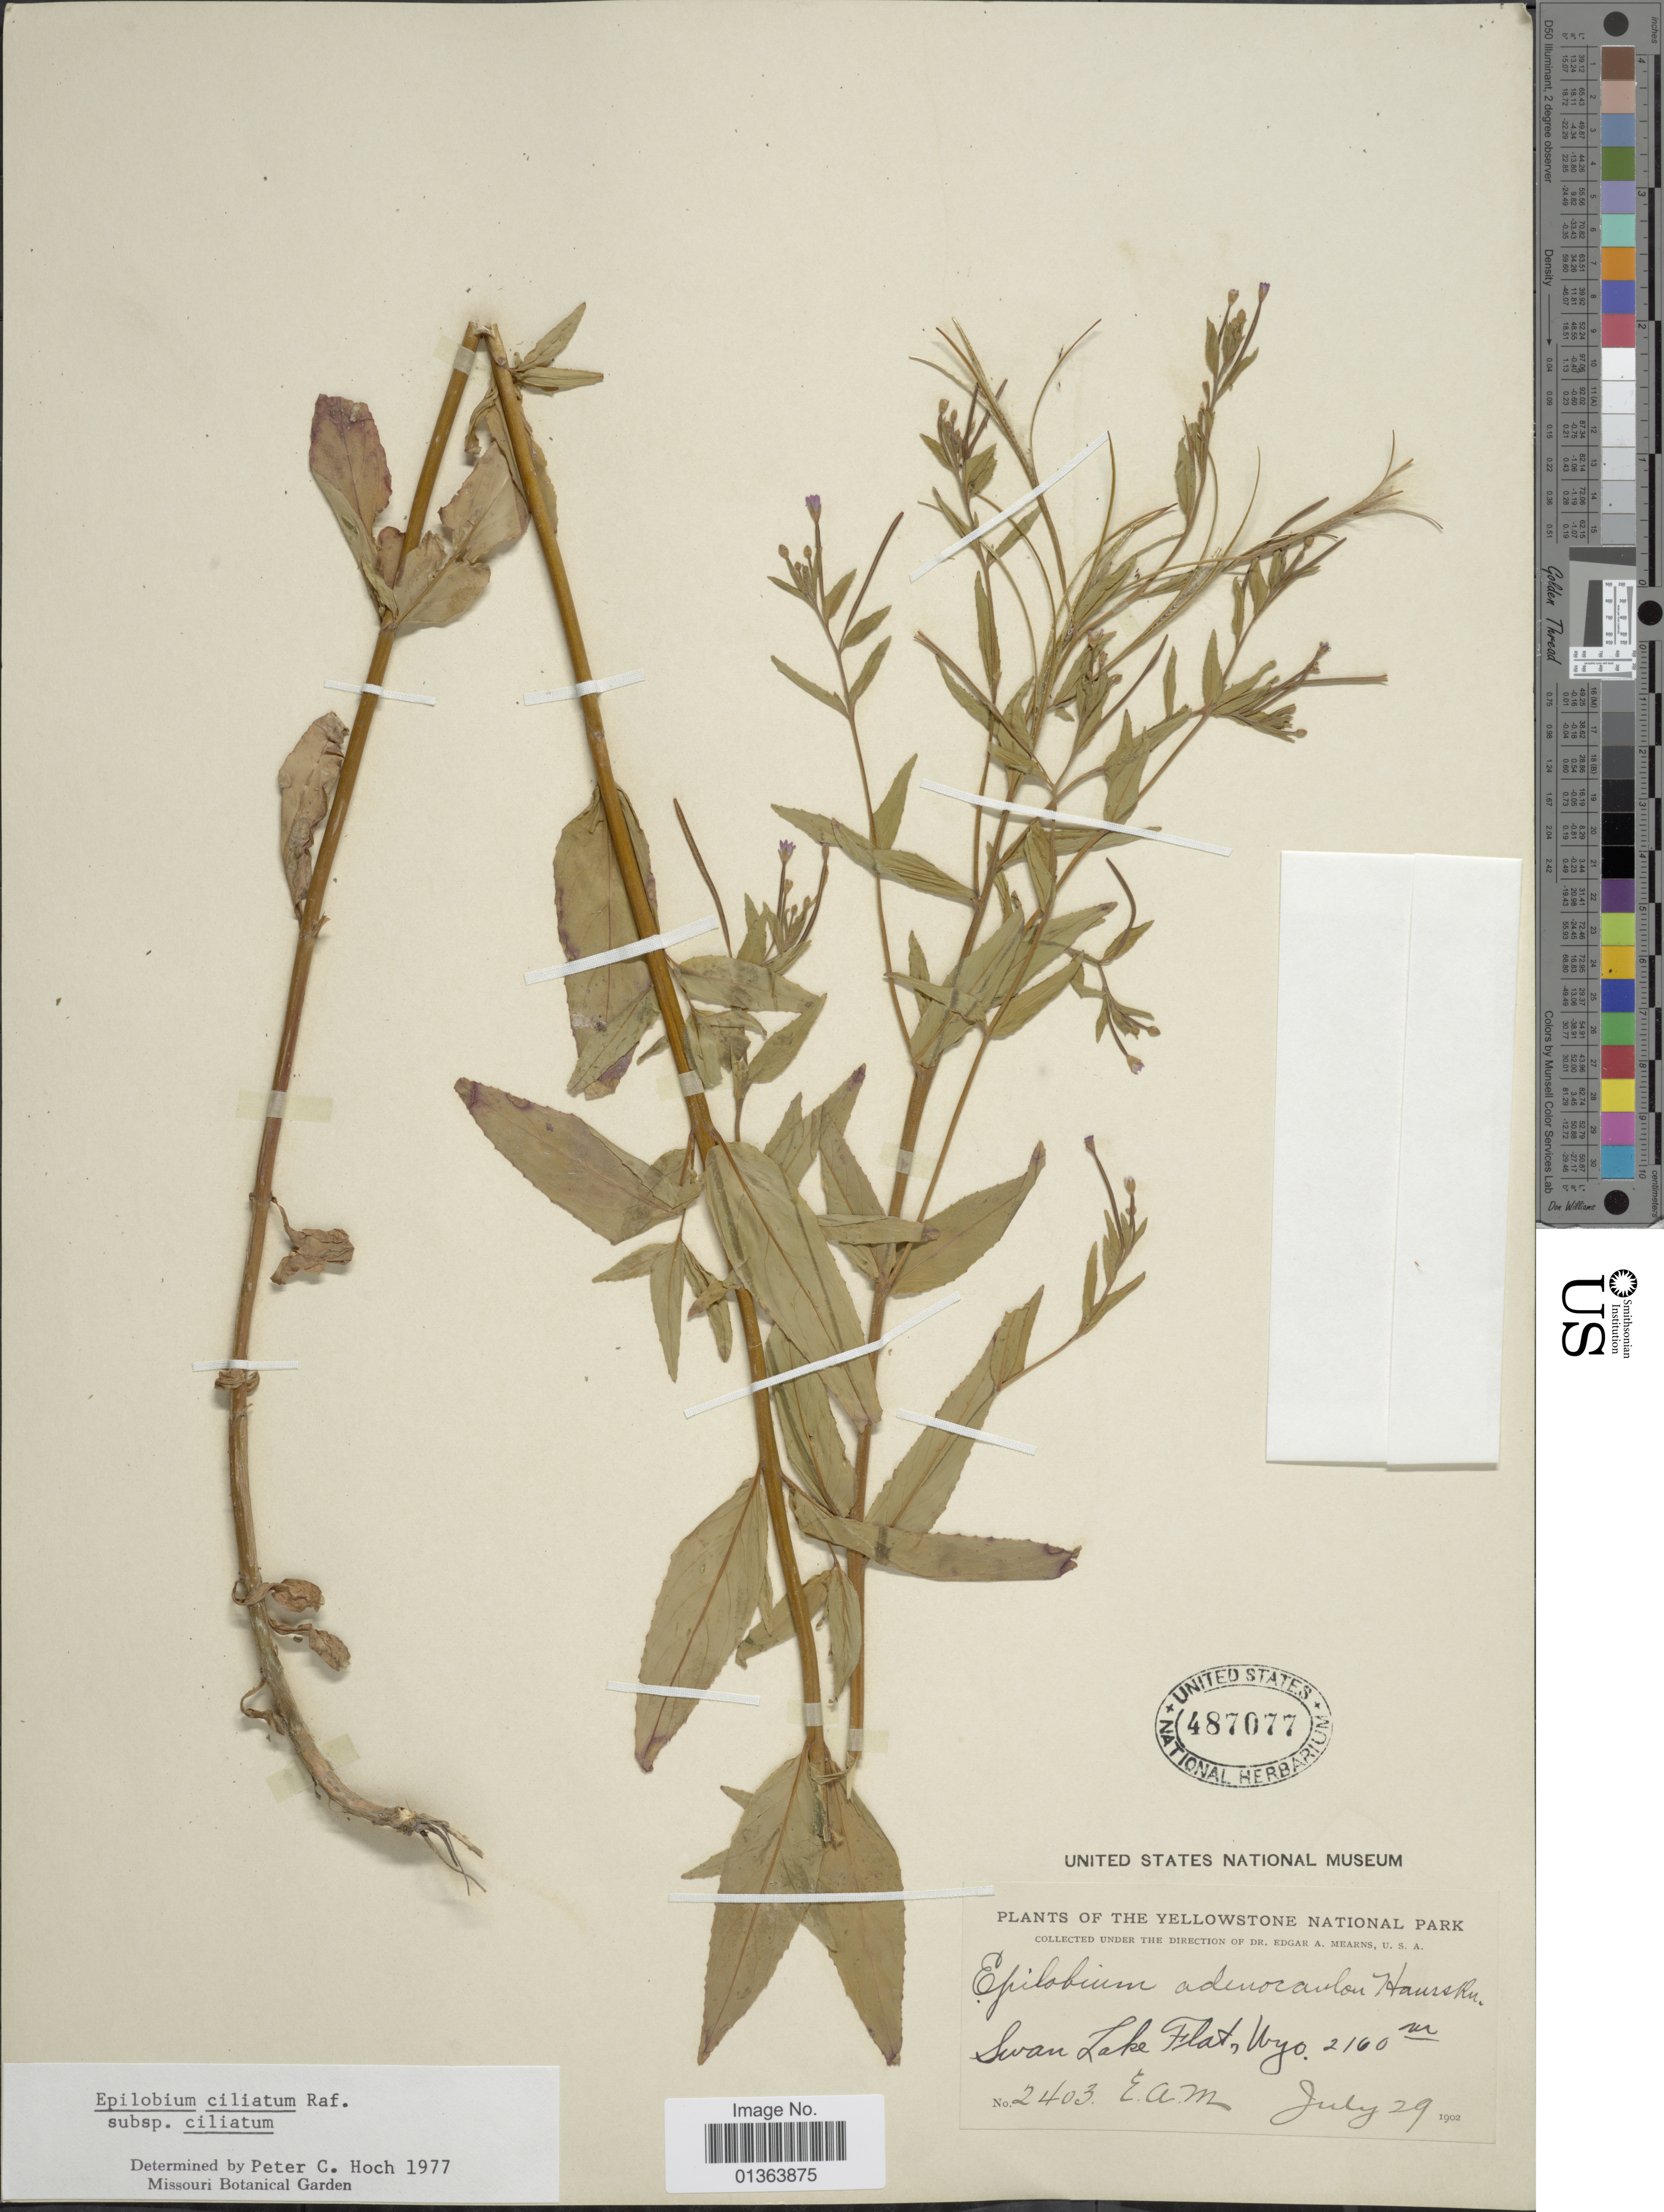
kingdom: Plantae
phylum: Tracheophyta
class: Magnoliopsida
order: Myrtales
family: Onagraceae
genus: Epilobium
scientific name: Epilobium ciliatum subsp. ciliatum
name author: Raf.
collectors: E. A. Mearns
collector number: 2403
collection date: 1902-07-29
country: United States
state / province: Wyoming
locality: Swan Lake Flat.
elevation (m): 2160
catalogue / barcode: US 487077